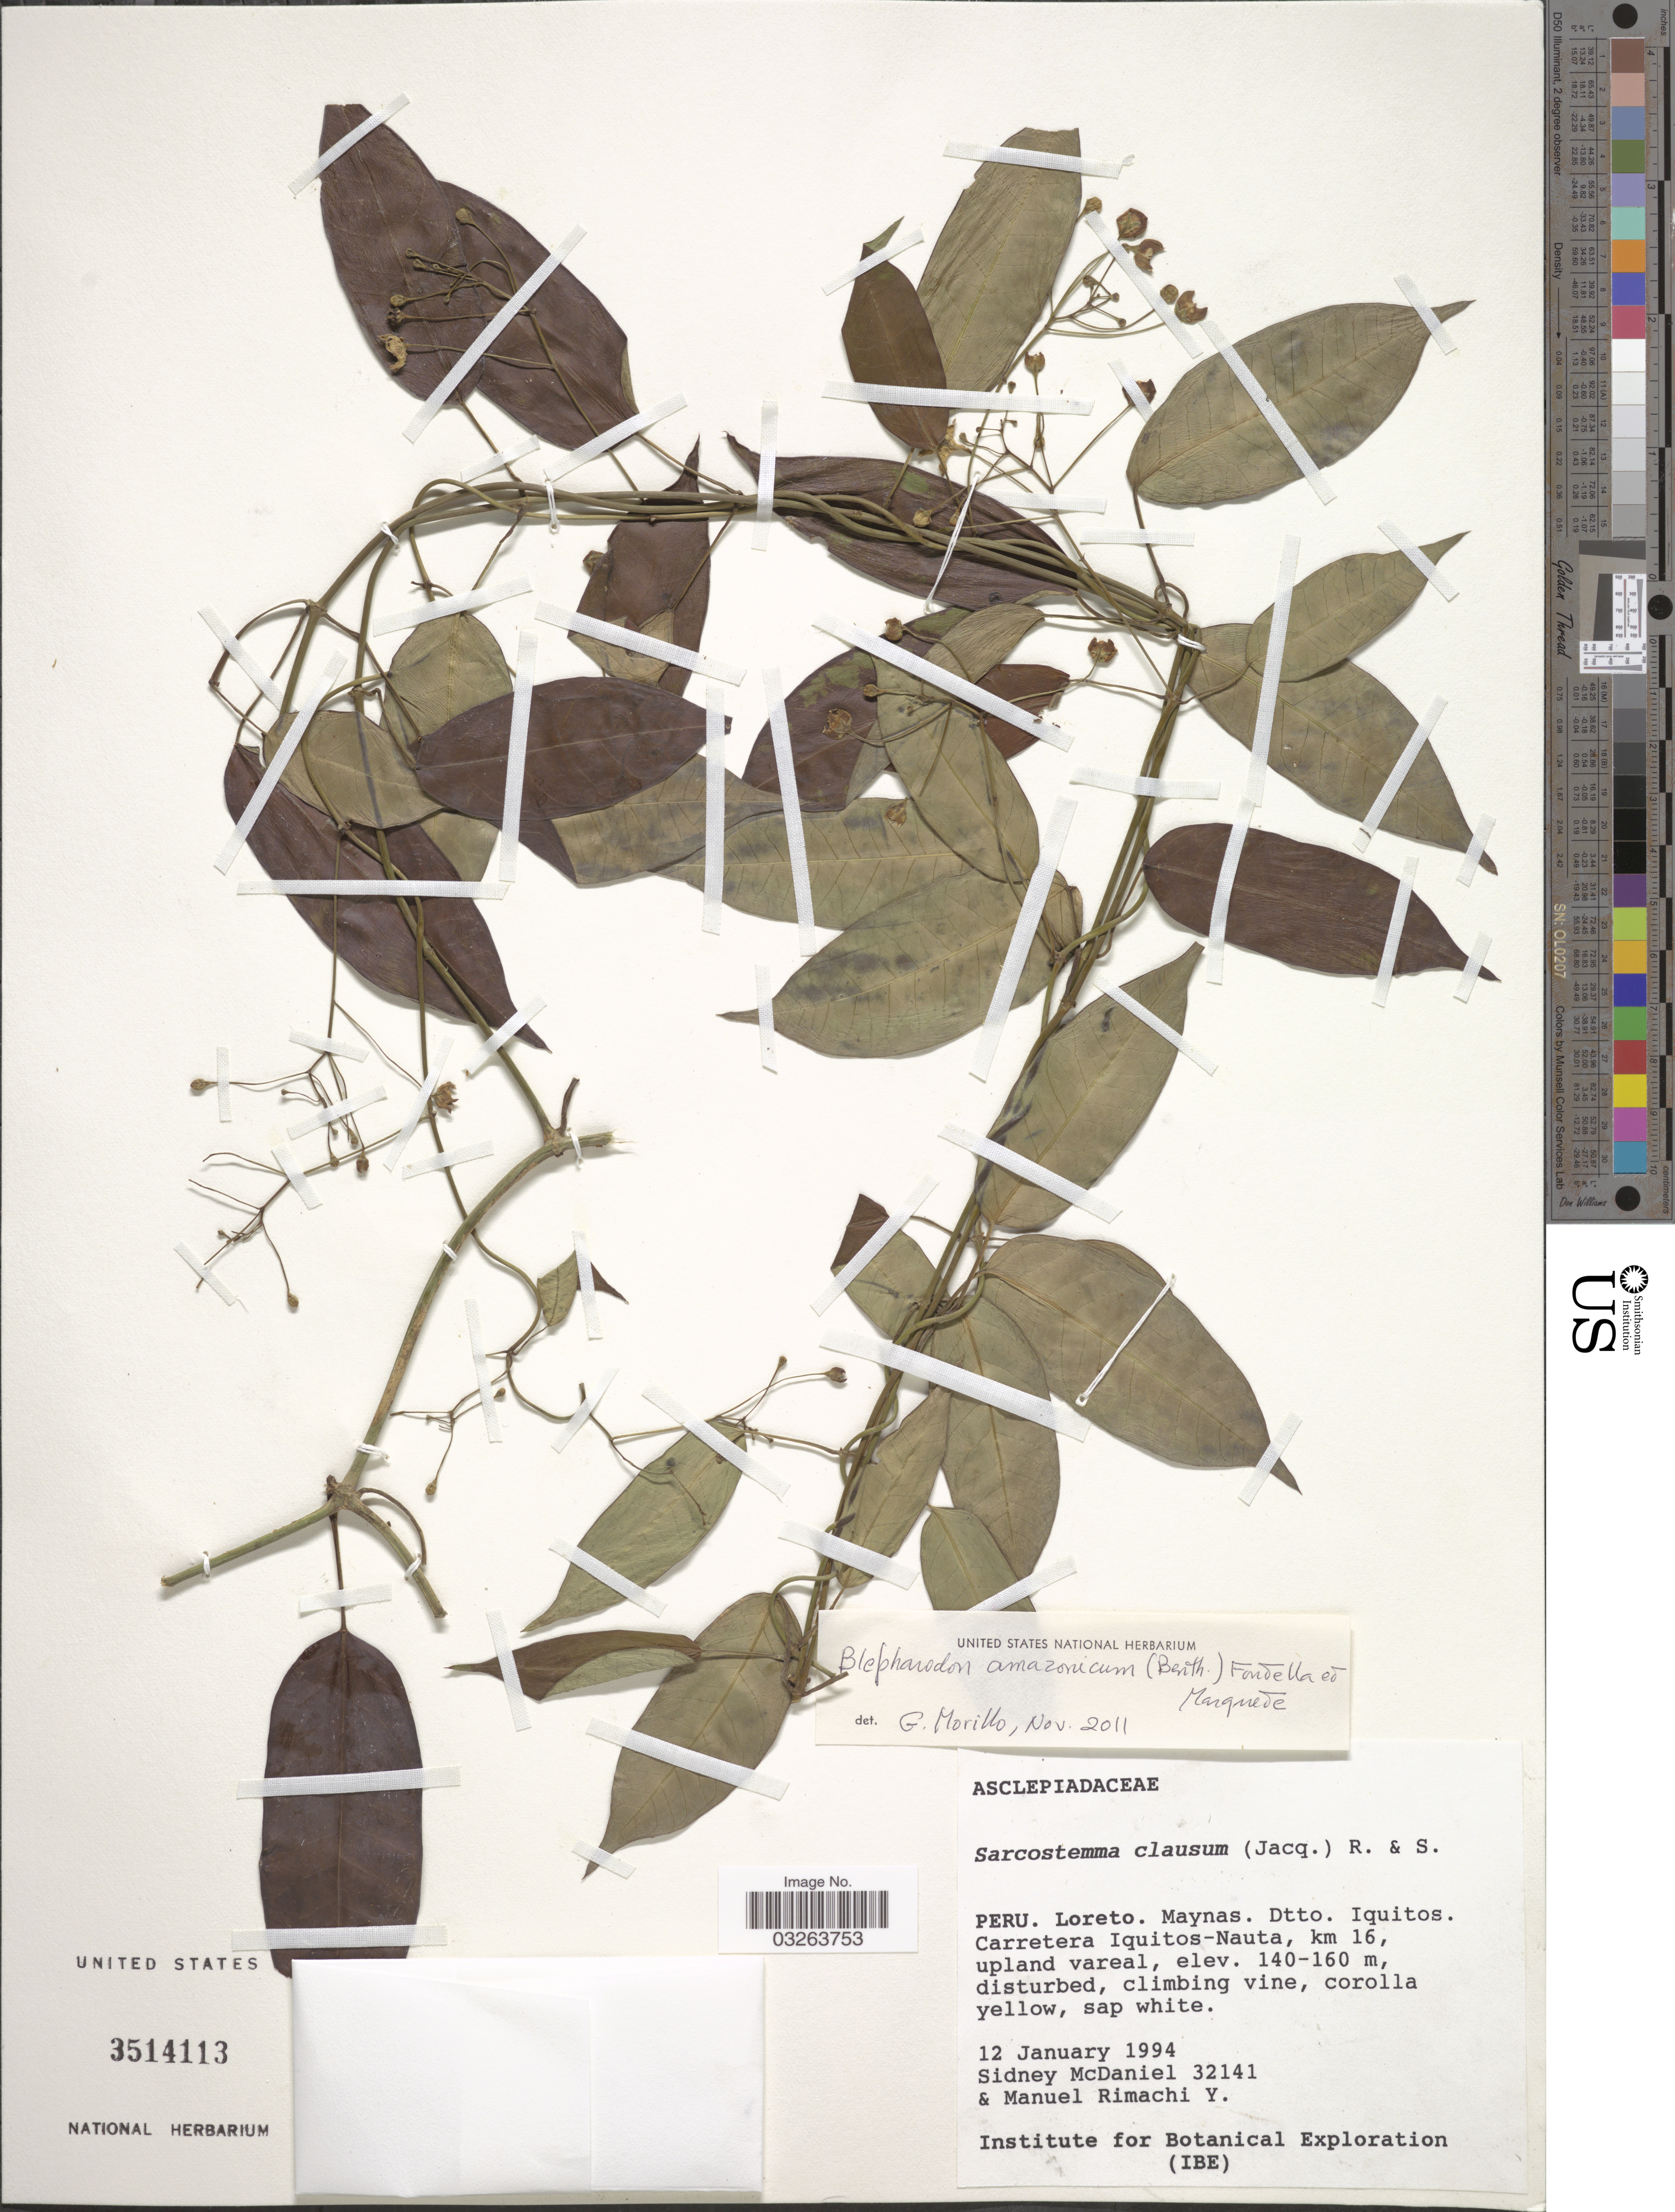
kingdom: Plantae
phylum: Tracheophyta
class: Magnoliopsida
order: Gentianales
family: Apocynaceae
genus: Blepharodon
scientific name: Blepharodon amazonicum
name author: (Benth.) Fontella & Marquete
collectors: S. McDaniel & M. Rimachi Y.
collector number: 32141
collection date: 1994-01-12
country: Peru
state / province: Loreto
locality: Maynas. Dtto. Iquitos. Carretera Iquitos-Nauta, km 16, upland vareal.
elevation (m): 140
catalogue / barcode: US 3514113